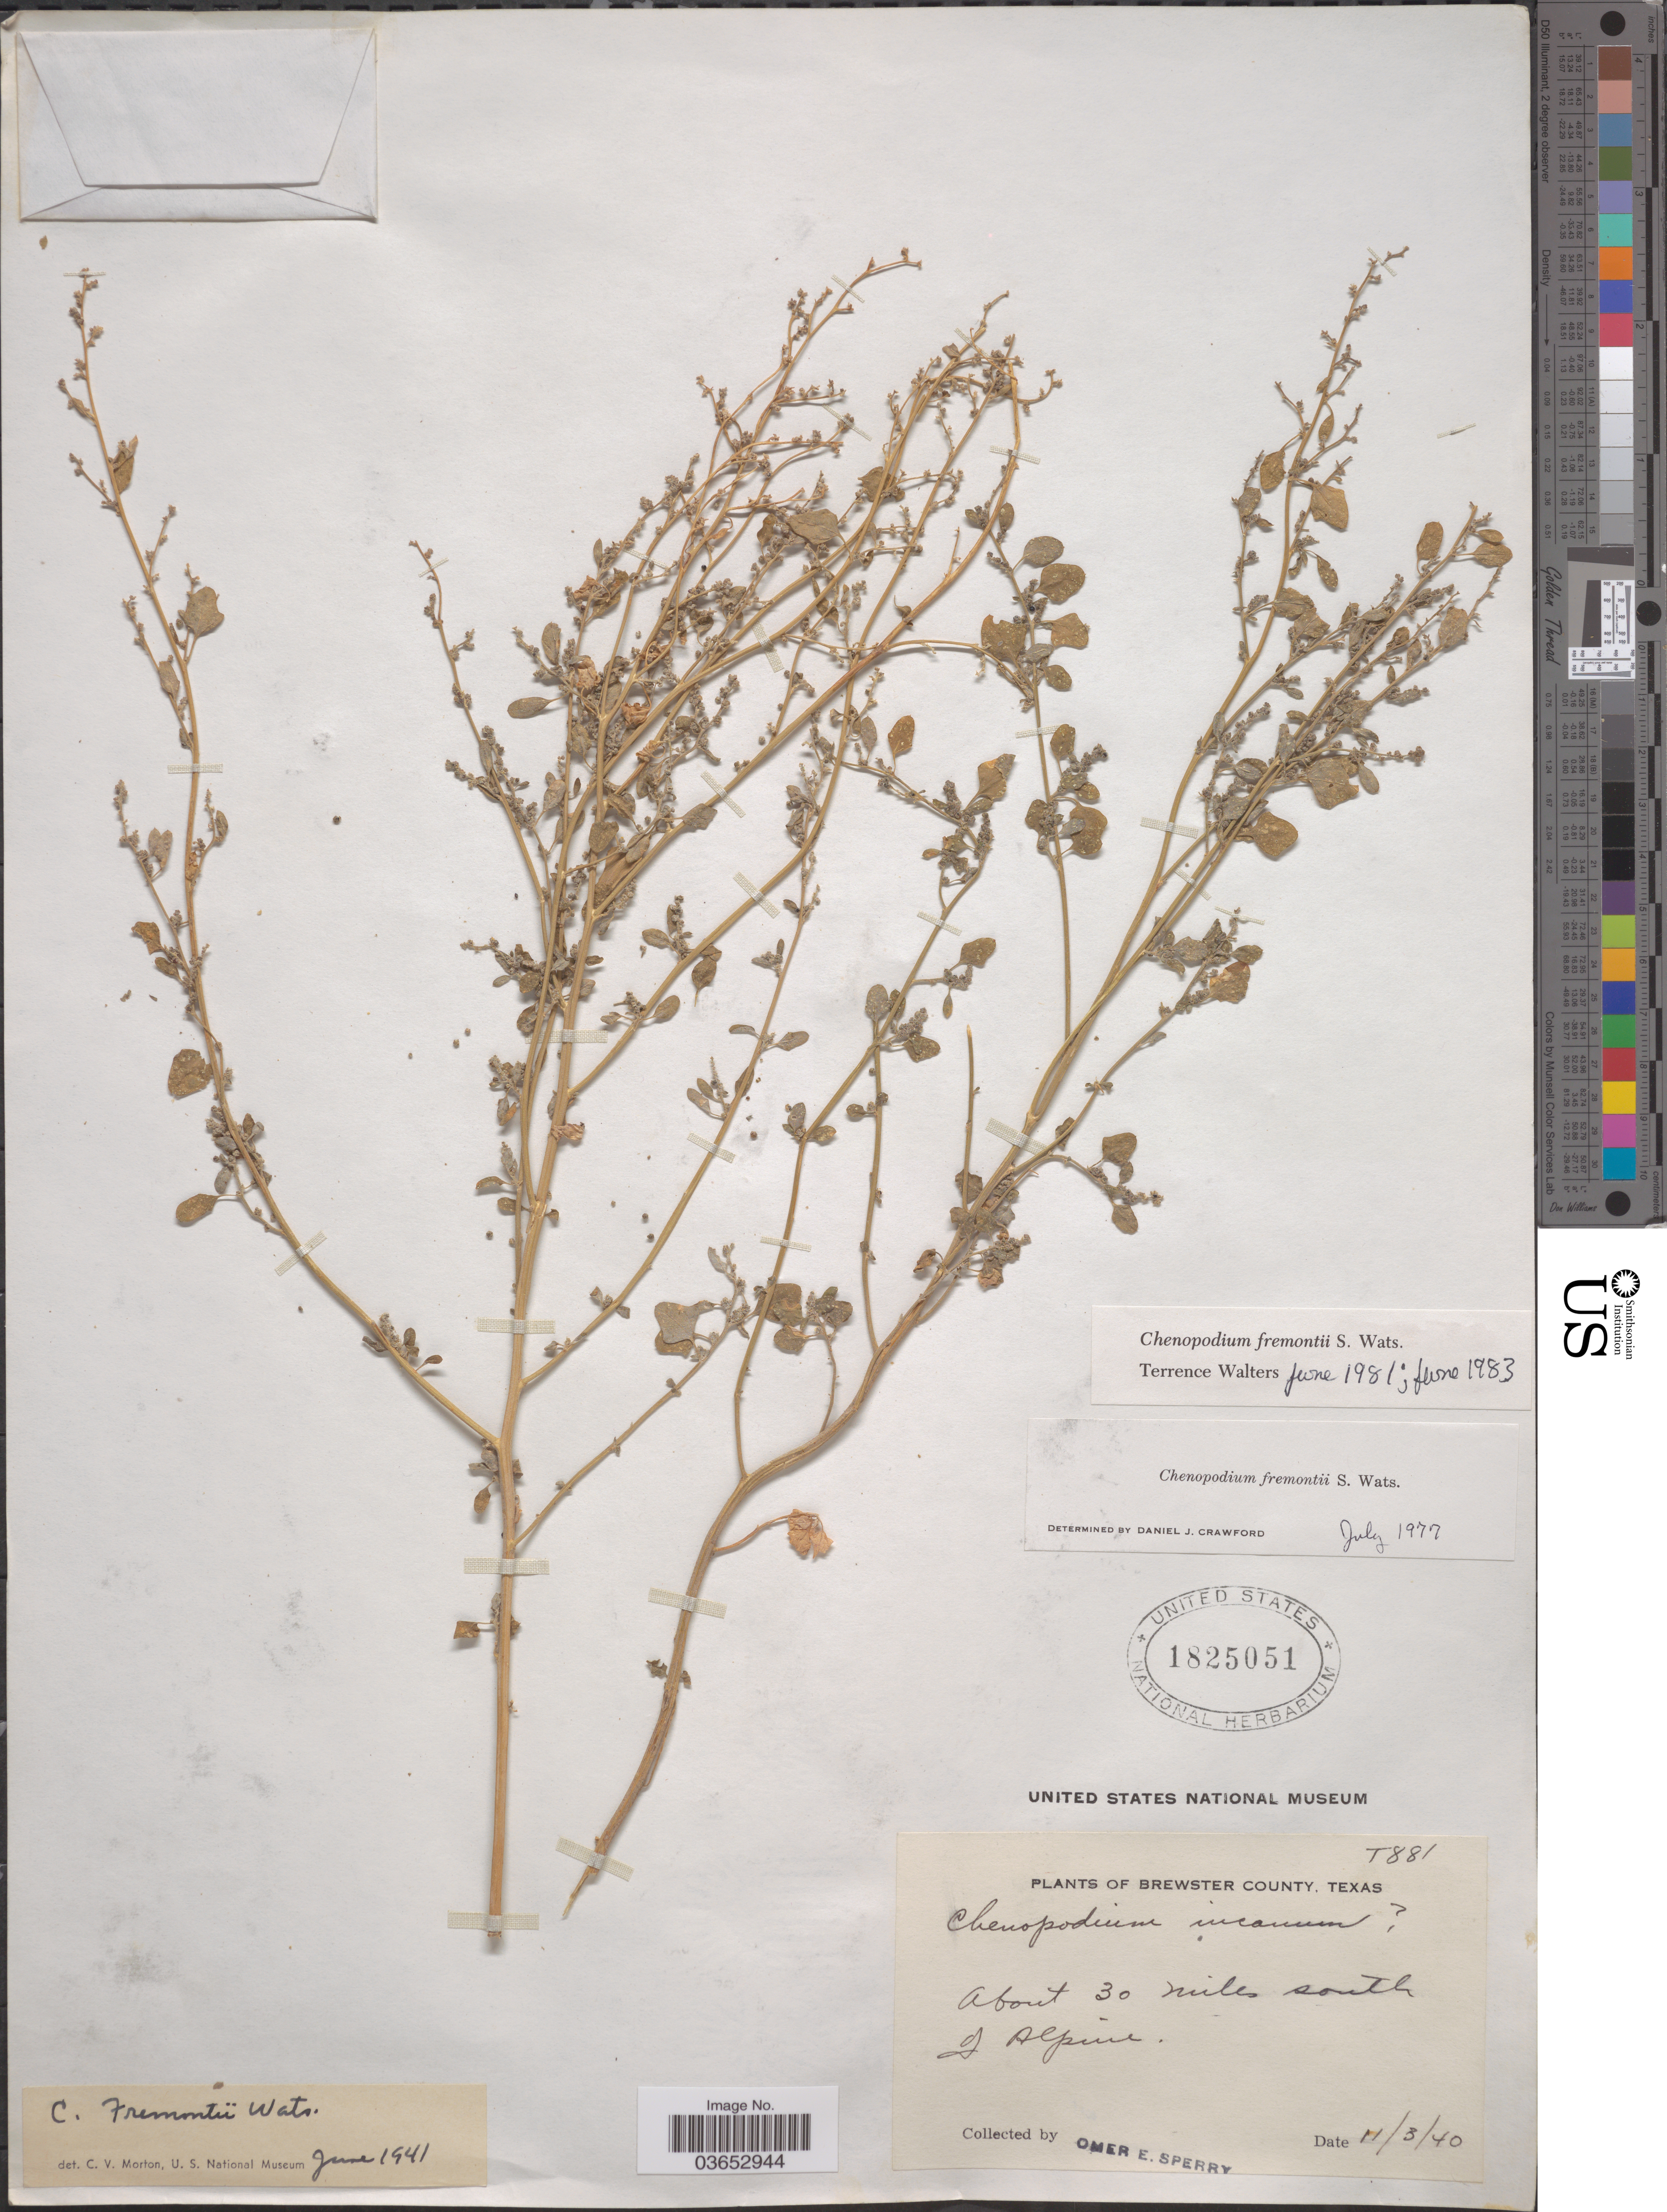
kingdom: Plantae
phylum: Tracheophyta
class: Magnoliopsida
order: Caryophyllales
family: Amaranthaceae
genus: Chenopodium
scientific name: Chenopodium fremontii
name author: S. Watson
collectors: O. E. Sperry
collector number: T881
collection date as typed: Transcribed d/m/y: 3/11/40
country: United States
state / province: Texas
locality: Brewster County. About 30 miles south of Alpin.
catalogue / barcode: US 1825051